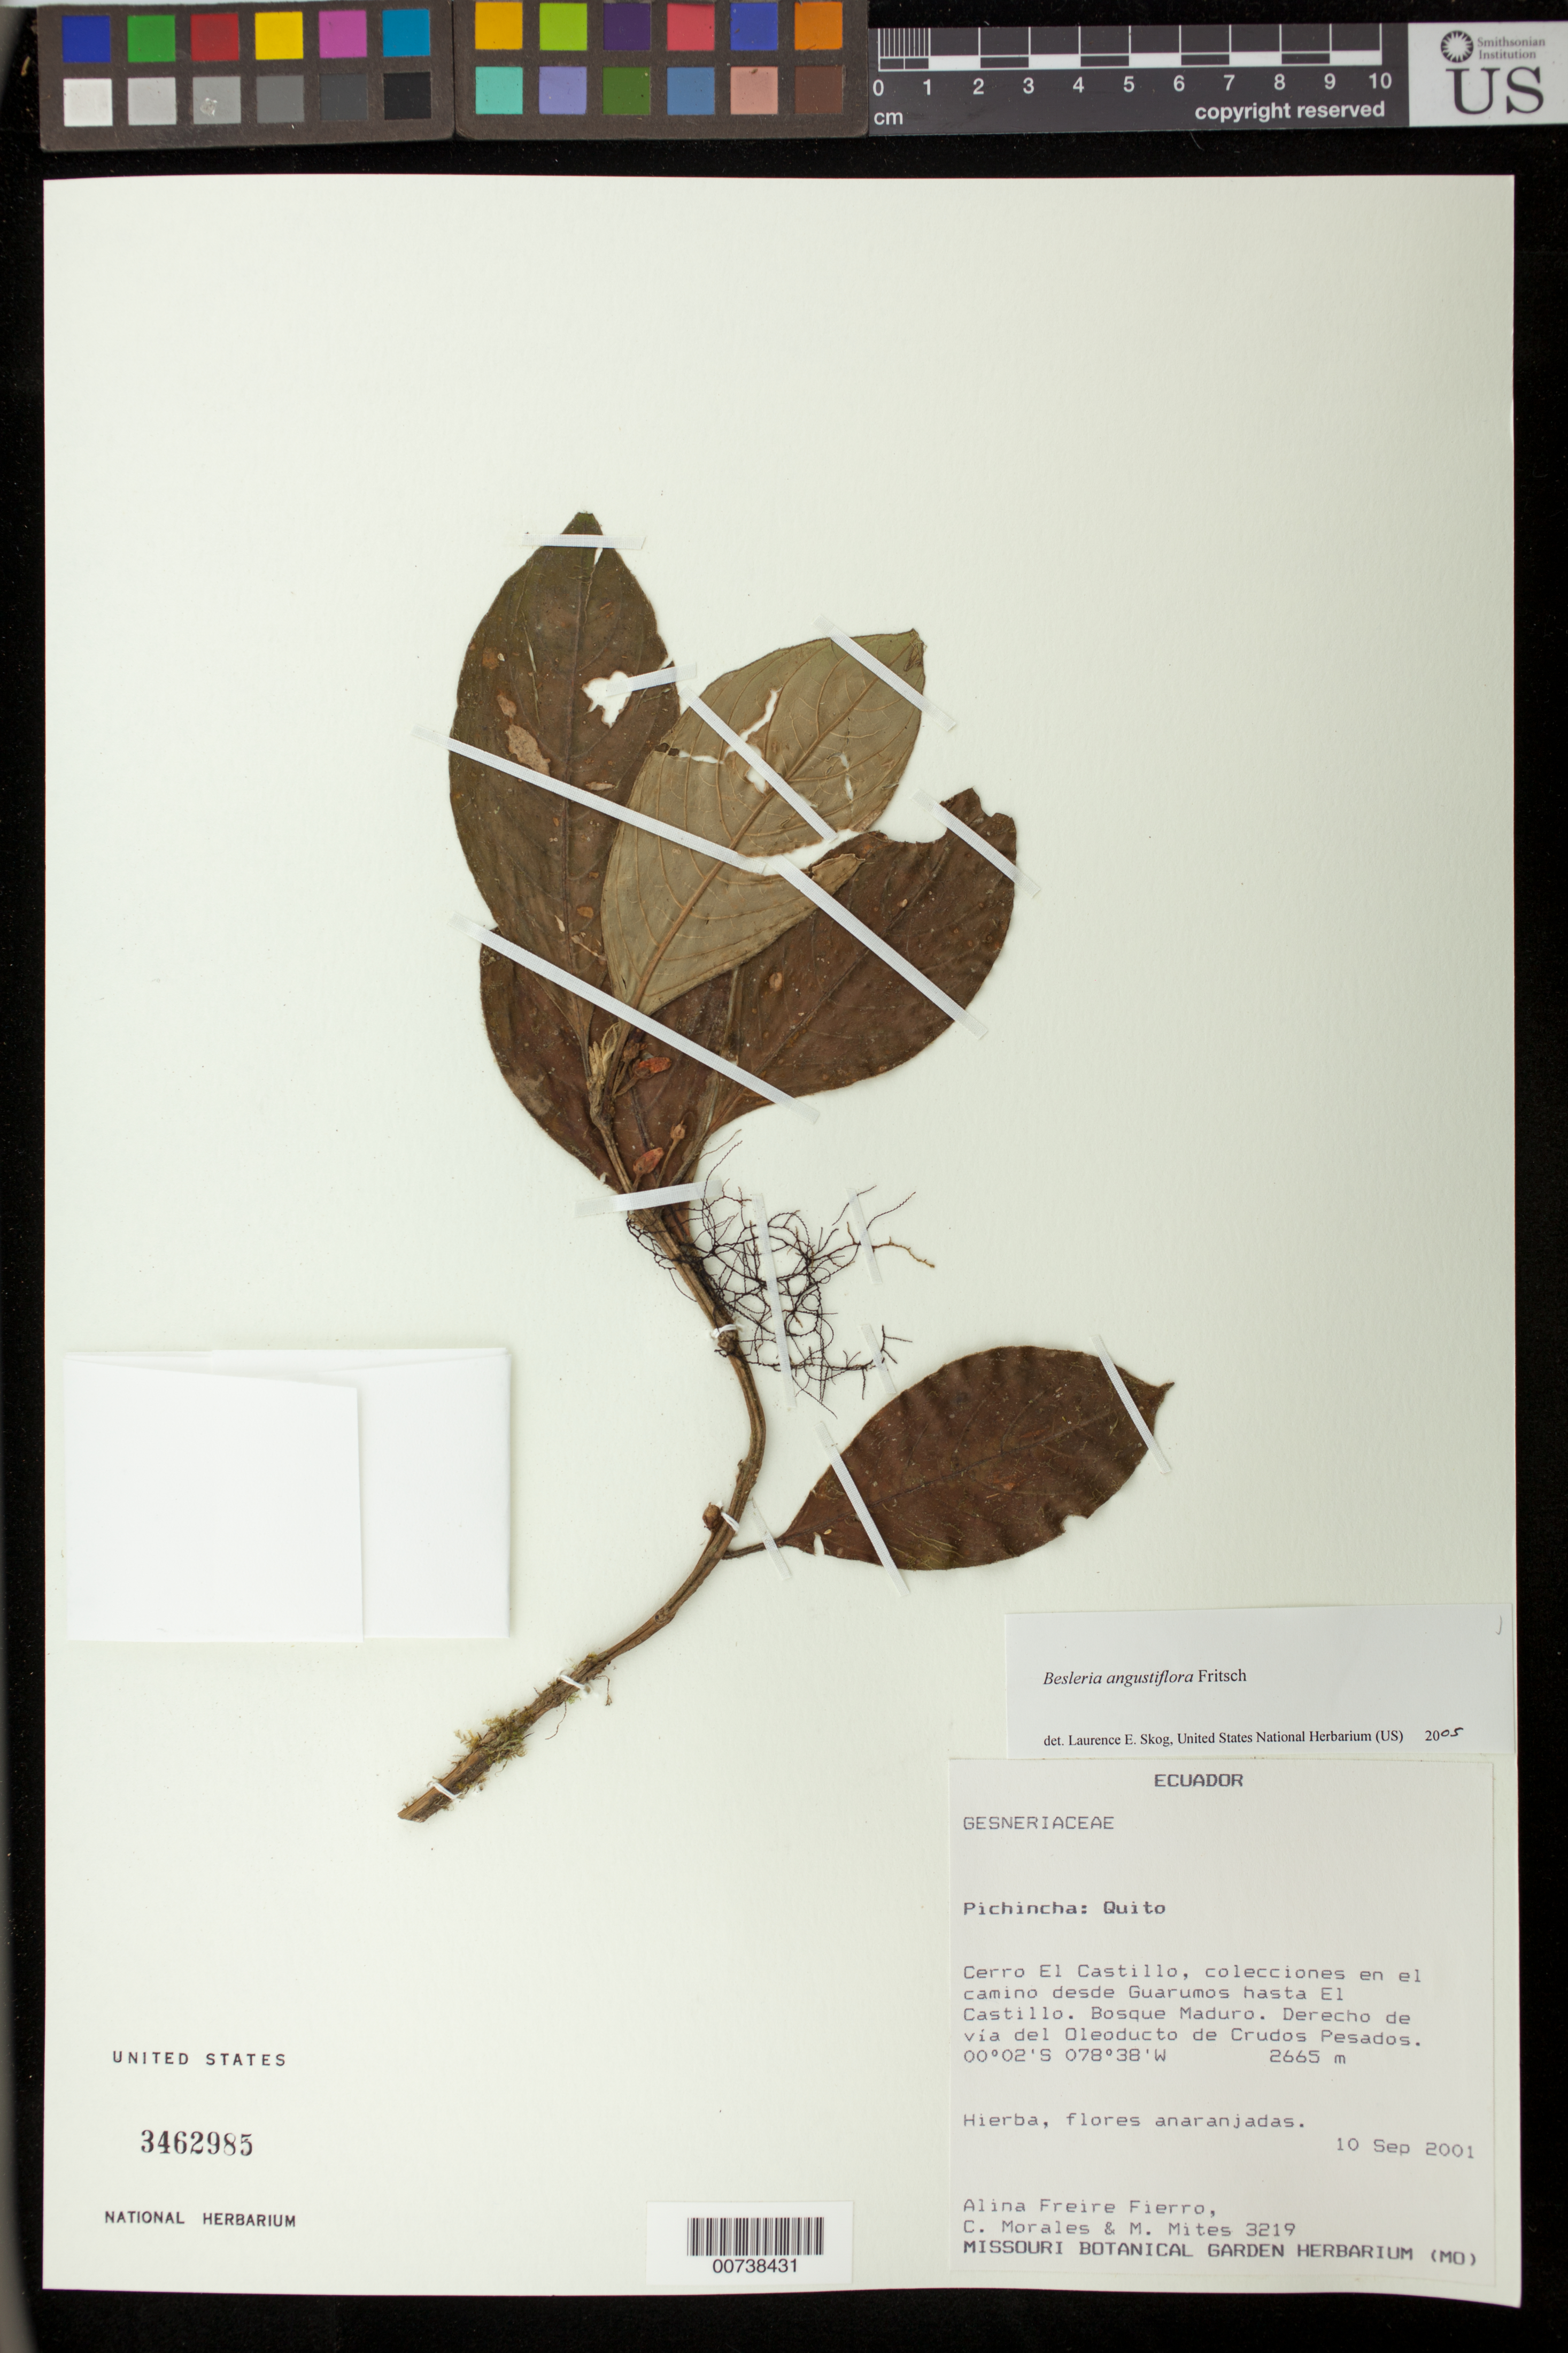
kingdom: Plantae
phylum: Tracheophyta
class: Magnoliopsida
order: Lamiales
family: Gesneriaceae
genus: Besleria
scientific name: Besleria angustiflora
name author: Fritsch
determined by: Skog, Laurence E.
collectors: A. Freire-Fierro, C. Morales & M. Mites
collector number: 3219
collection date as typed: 10 Sep 2001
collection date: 2001-09-10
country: Ecuador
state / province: Pichincha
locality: Cantón Quito. Cerro El Castillo, colecciones en el cerro y en el sendero desde Guarumos. Derecho de vía del Oleoducto de Crudos Pesados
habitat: Bosque maduro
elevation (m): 2665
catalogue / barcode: US 3462985